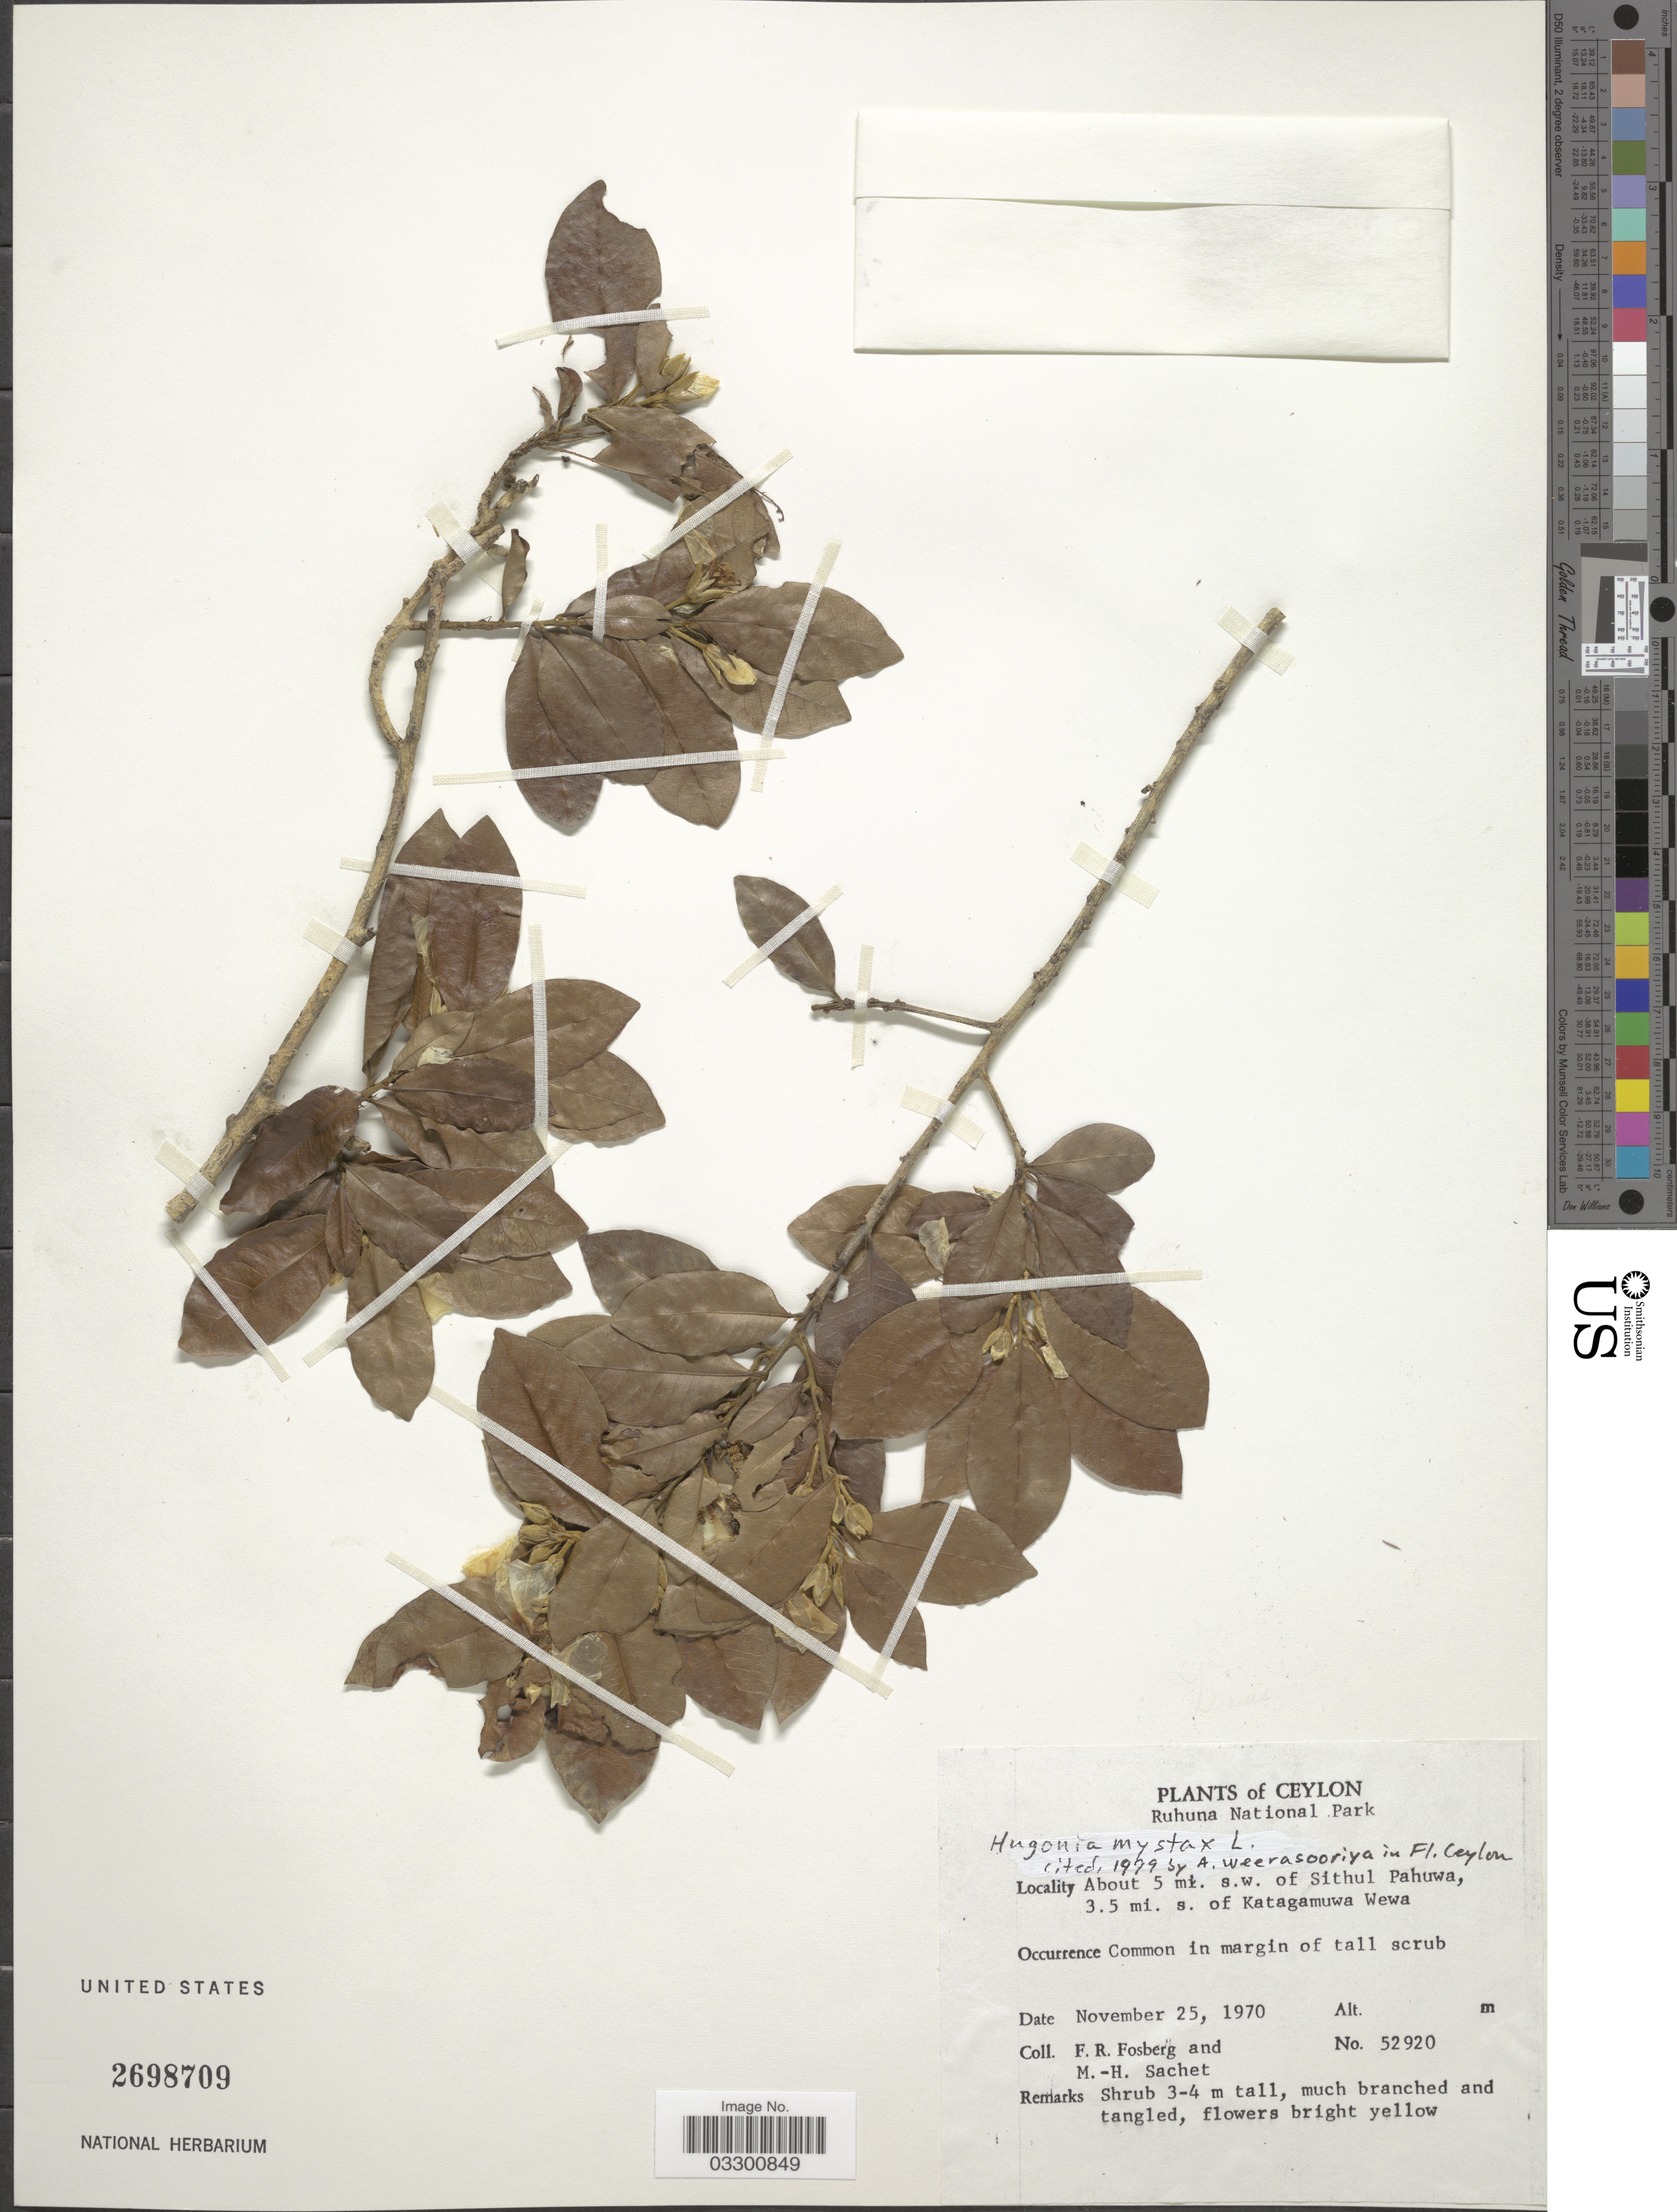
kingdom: Plantae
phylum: Tracheophyta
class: Magnoliopsida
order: Malpighiales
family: Linaceae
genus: Hugonia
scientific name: Hugonia mystax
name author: L.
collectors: F. R. Fosberg & M.-H. Sachet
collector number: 52920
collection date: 1970-11-25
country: Sri Lanka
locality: Ceylon, Ruhuna National Park, About 5 mi. s.w. of Sithul Pahuwa, 3.5 mi. s. of Katagamuwa Wewa.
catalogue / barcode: US 2698709